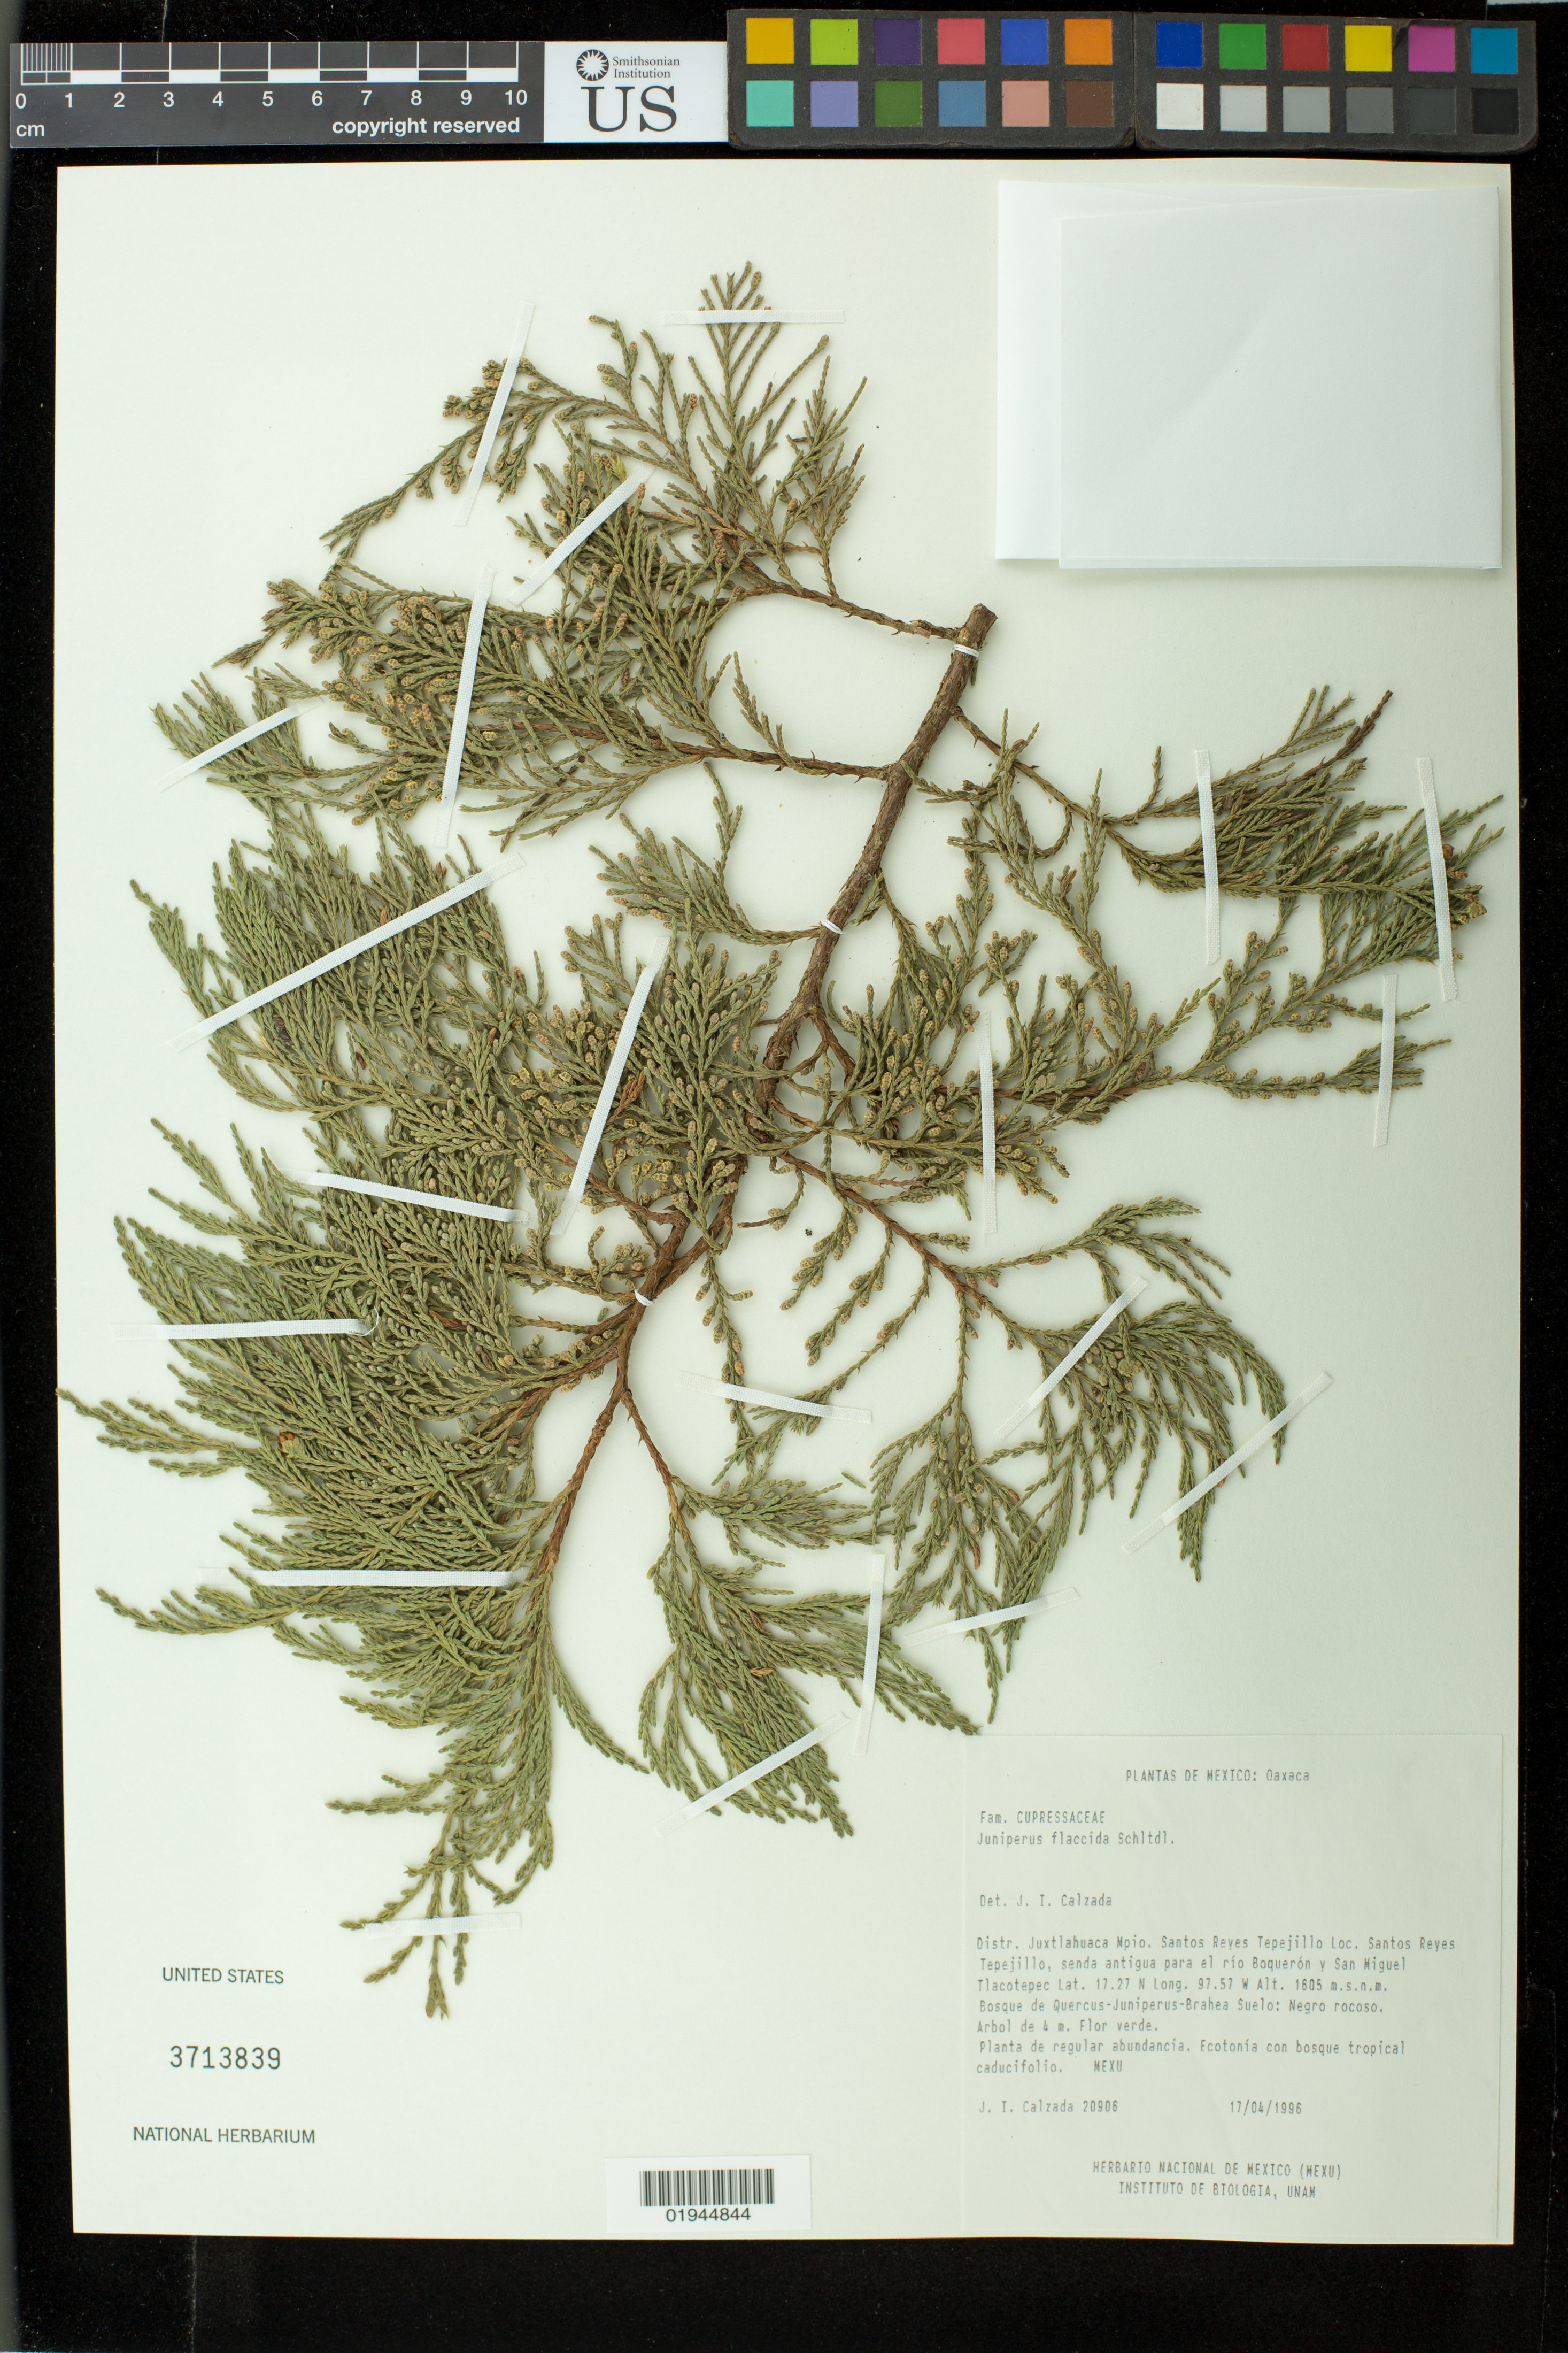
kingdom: Plantae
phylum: Tracheophyta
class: Pinopsida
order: Pinales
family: Cupressaceae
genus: Juniperus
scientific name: Juniperus flaccida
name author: Schltdl.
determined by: Calzada, J. I.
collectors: J. I. Calzada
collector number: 20906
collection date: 1996-04-17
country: Mexico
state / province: Oaxaca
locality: Distr. Juxtlahuaca Mpio. Santos Reyes Tepejillo Loc. Santos Reyes Tepejillo, senda antigua para el rio Boqueron y San Miguel Tlacotepec.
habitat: bosque de Quercus-Juniperus-Brahea. suelo: negro rocoso.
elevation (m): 1605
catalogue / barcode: US 3713839